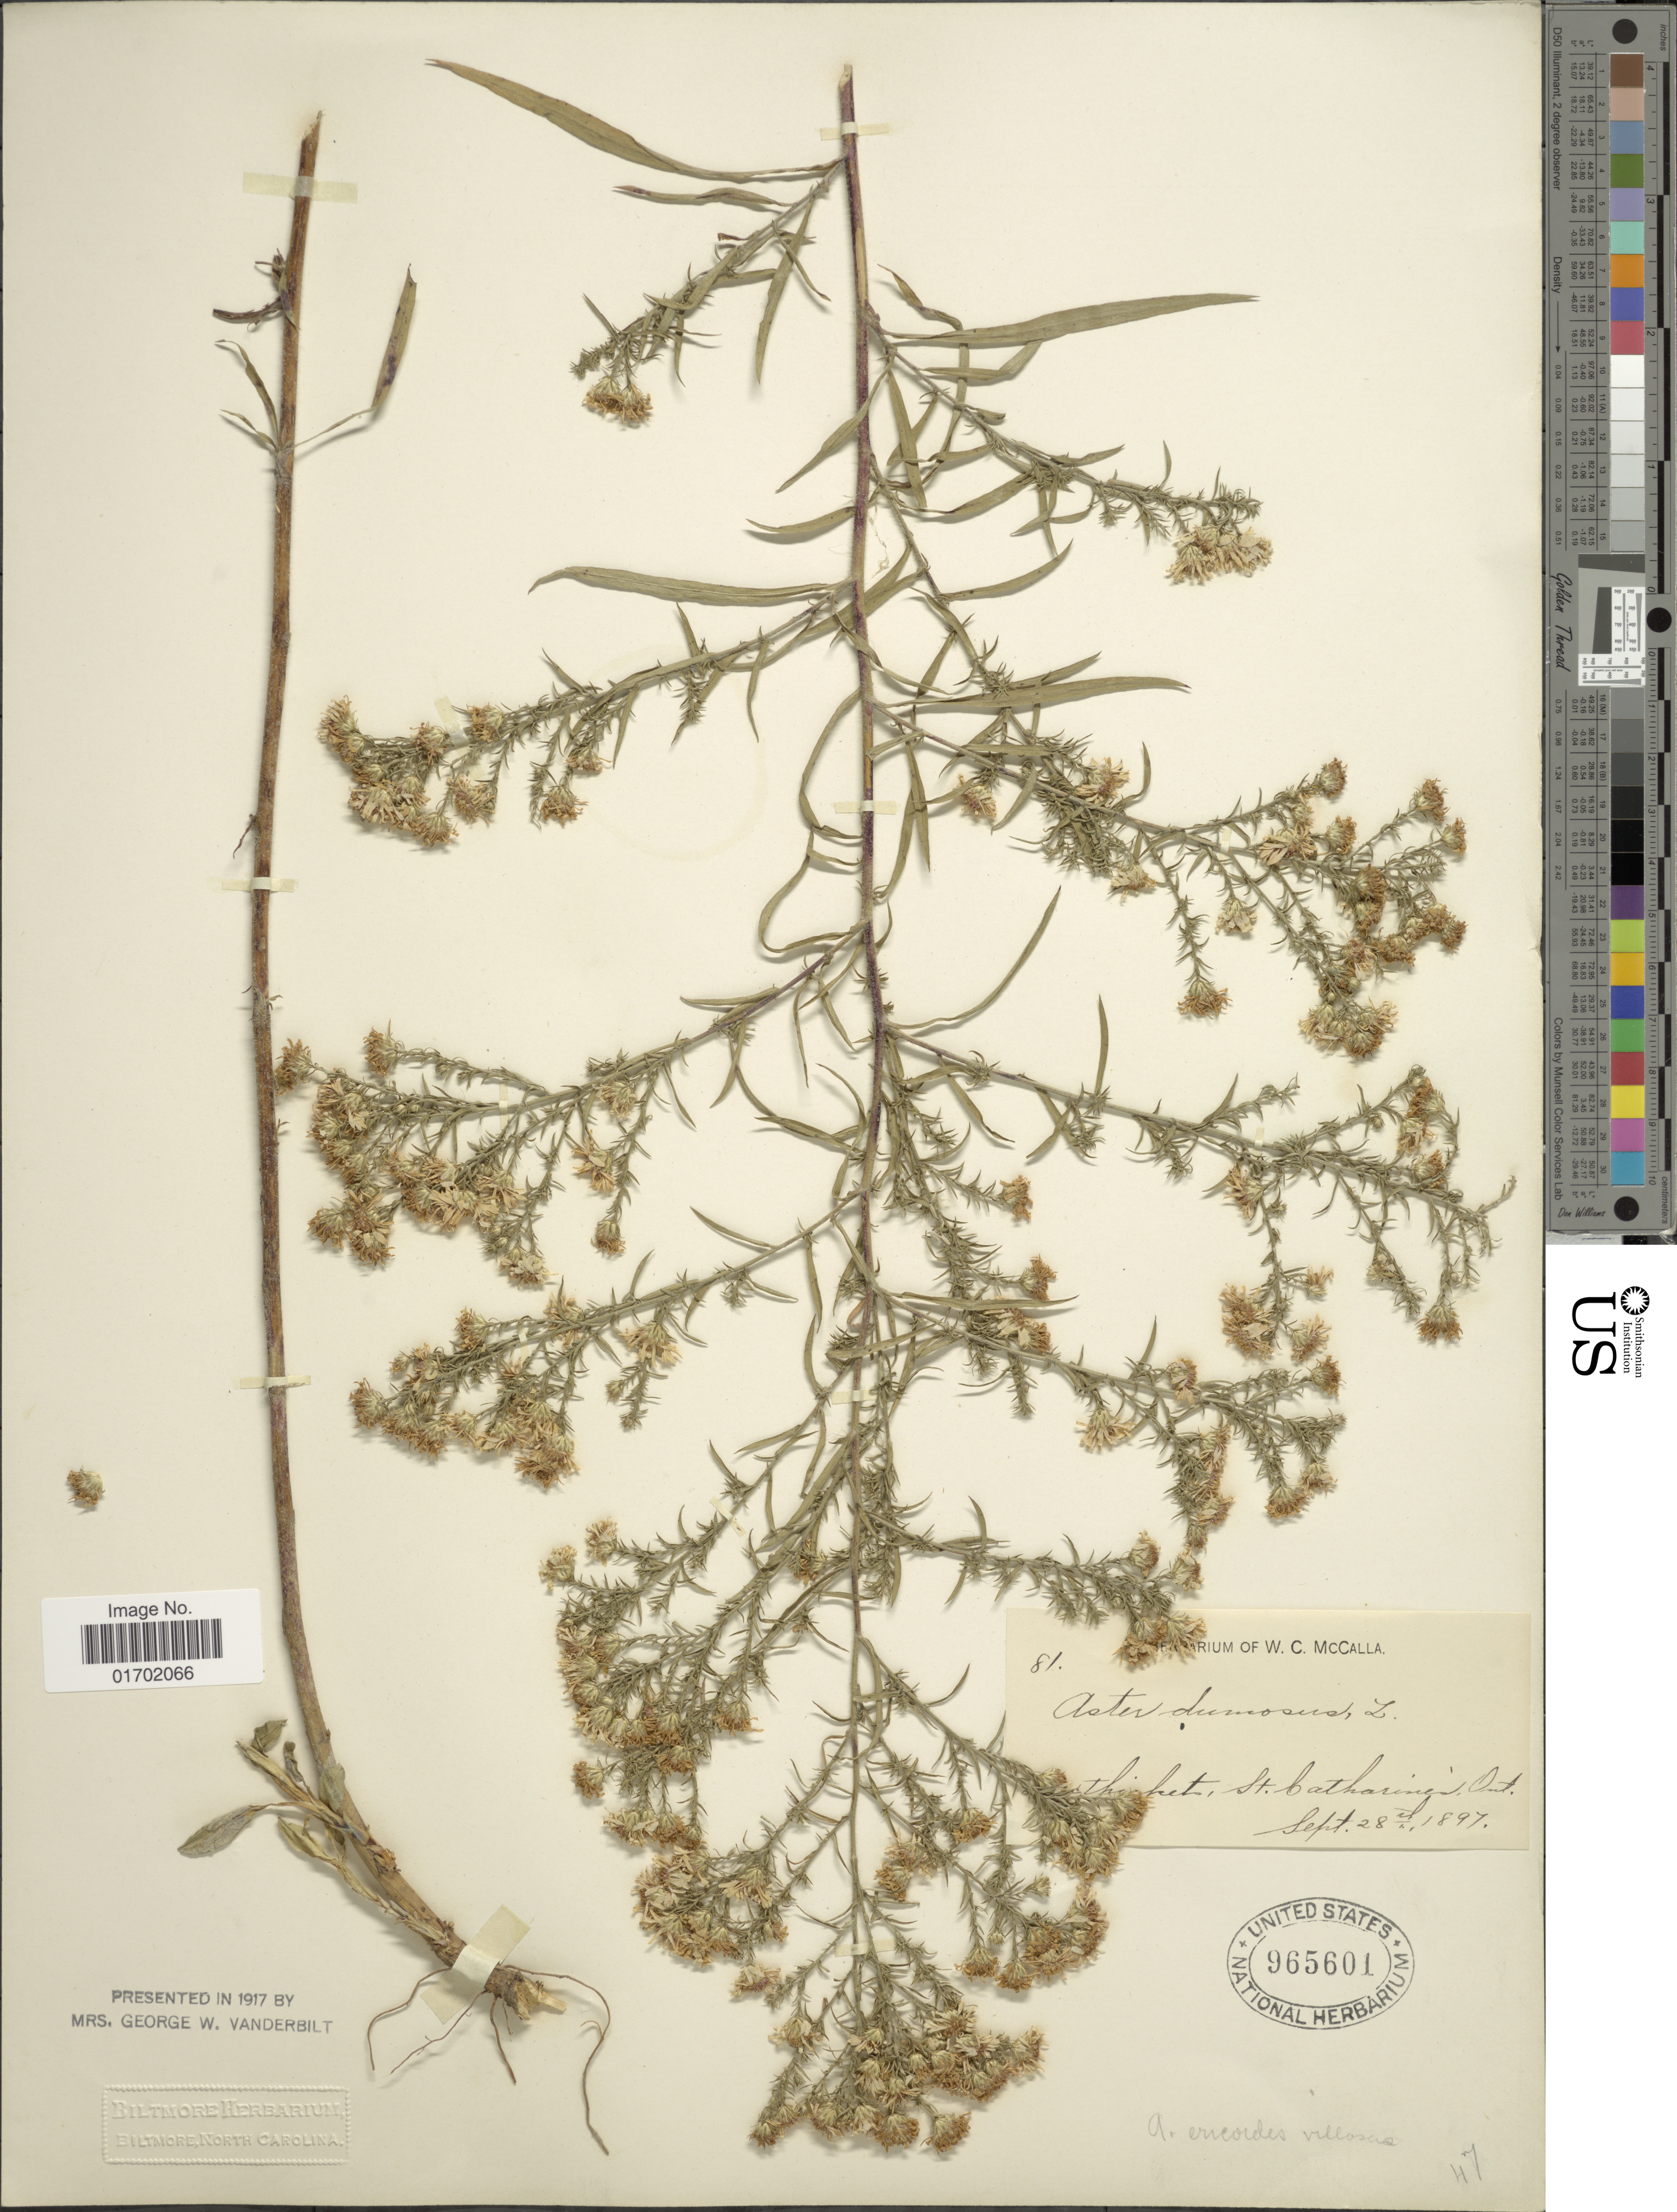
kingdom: Plantae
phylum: Tracheophyta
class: Magnoliopsida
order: Asterales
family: Asteraceae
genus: Symphyotrichum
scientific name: Symphyotrichum pilosum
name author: (Willd.) G.L. Nesom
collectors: ex herb. W. C. McCalla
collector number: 81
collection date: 1897-09-28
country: Canada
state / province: Ontario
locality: St. Catharine's , Ont.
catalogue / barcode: US 965601